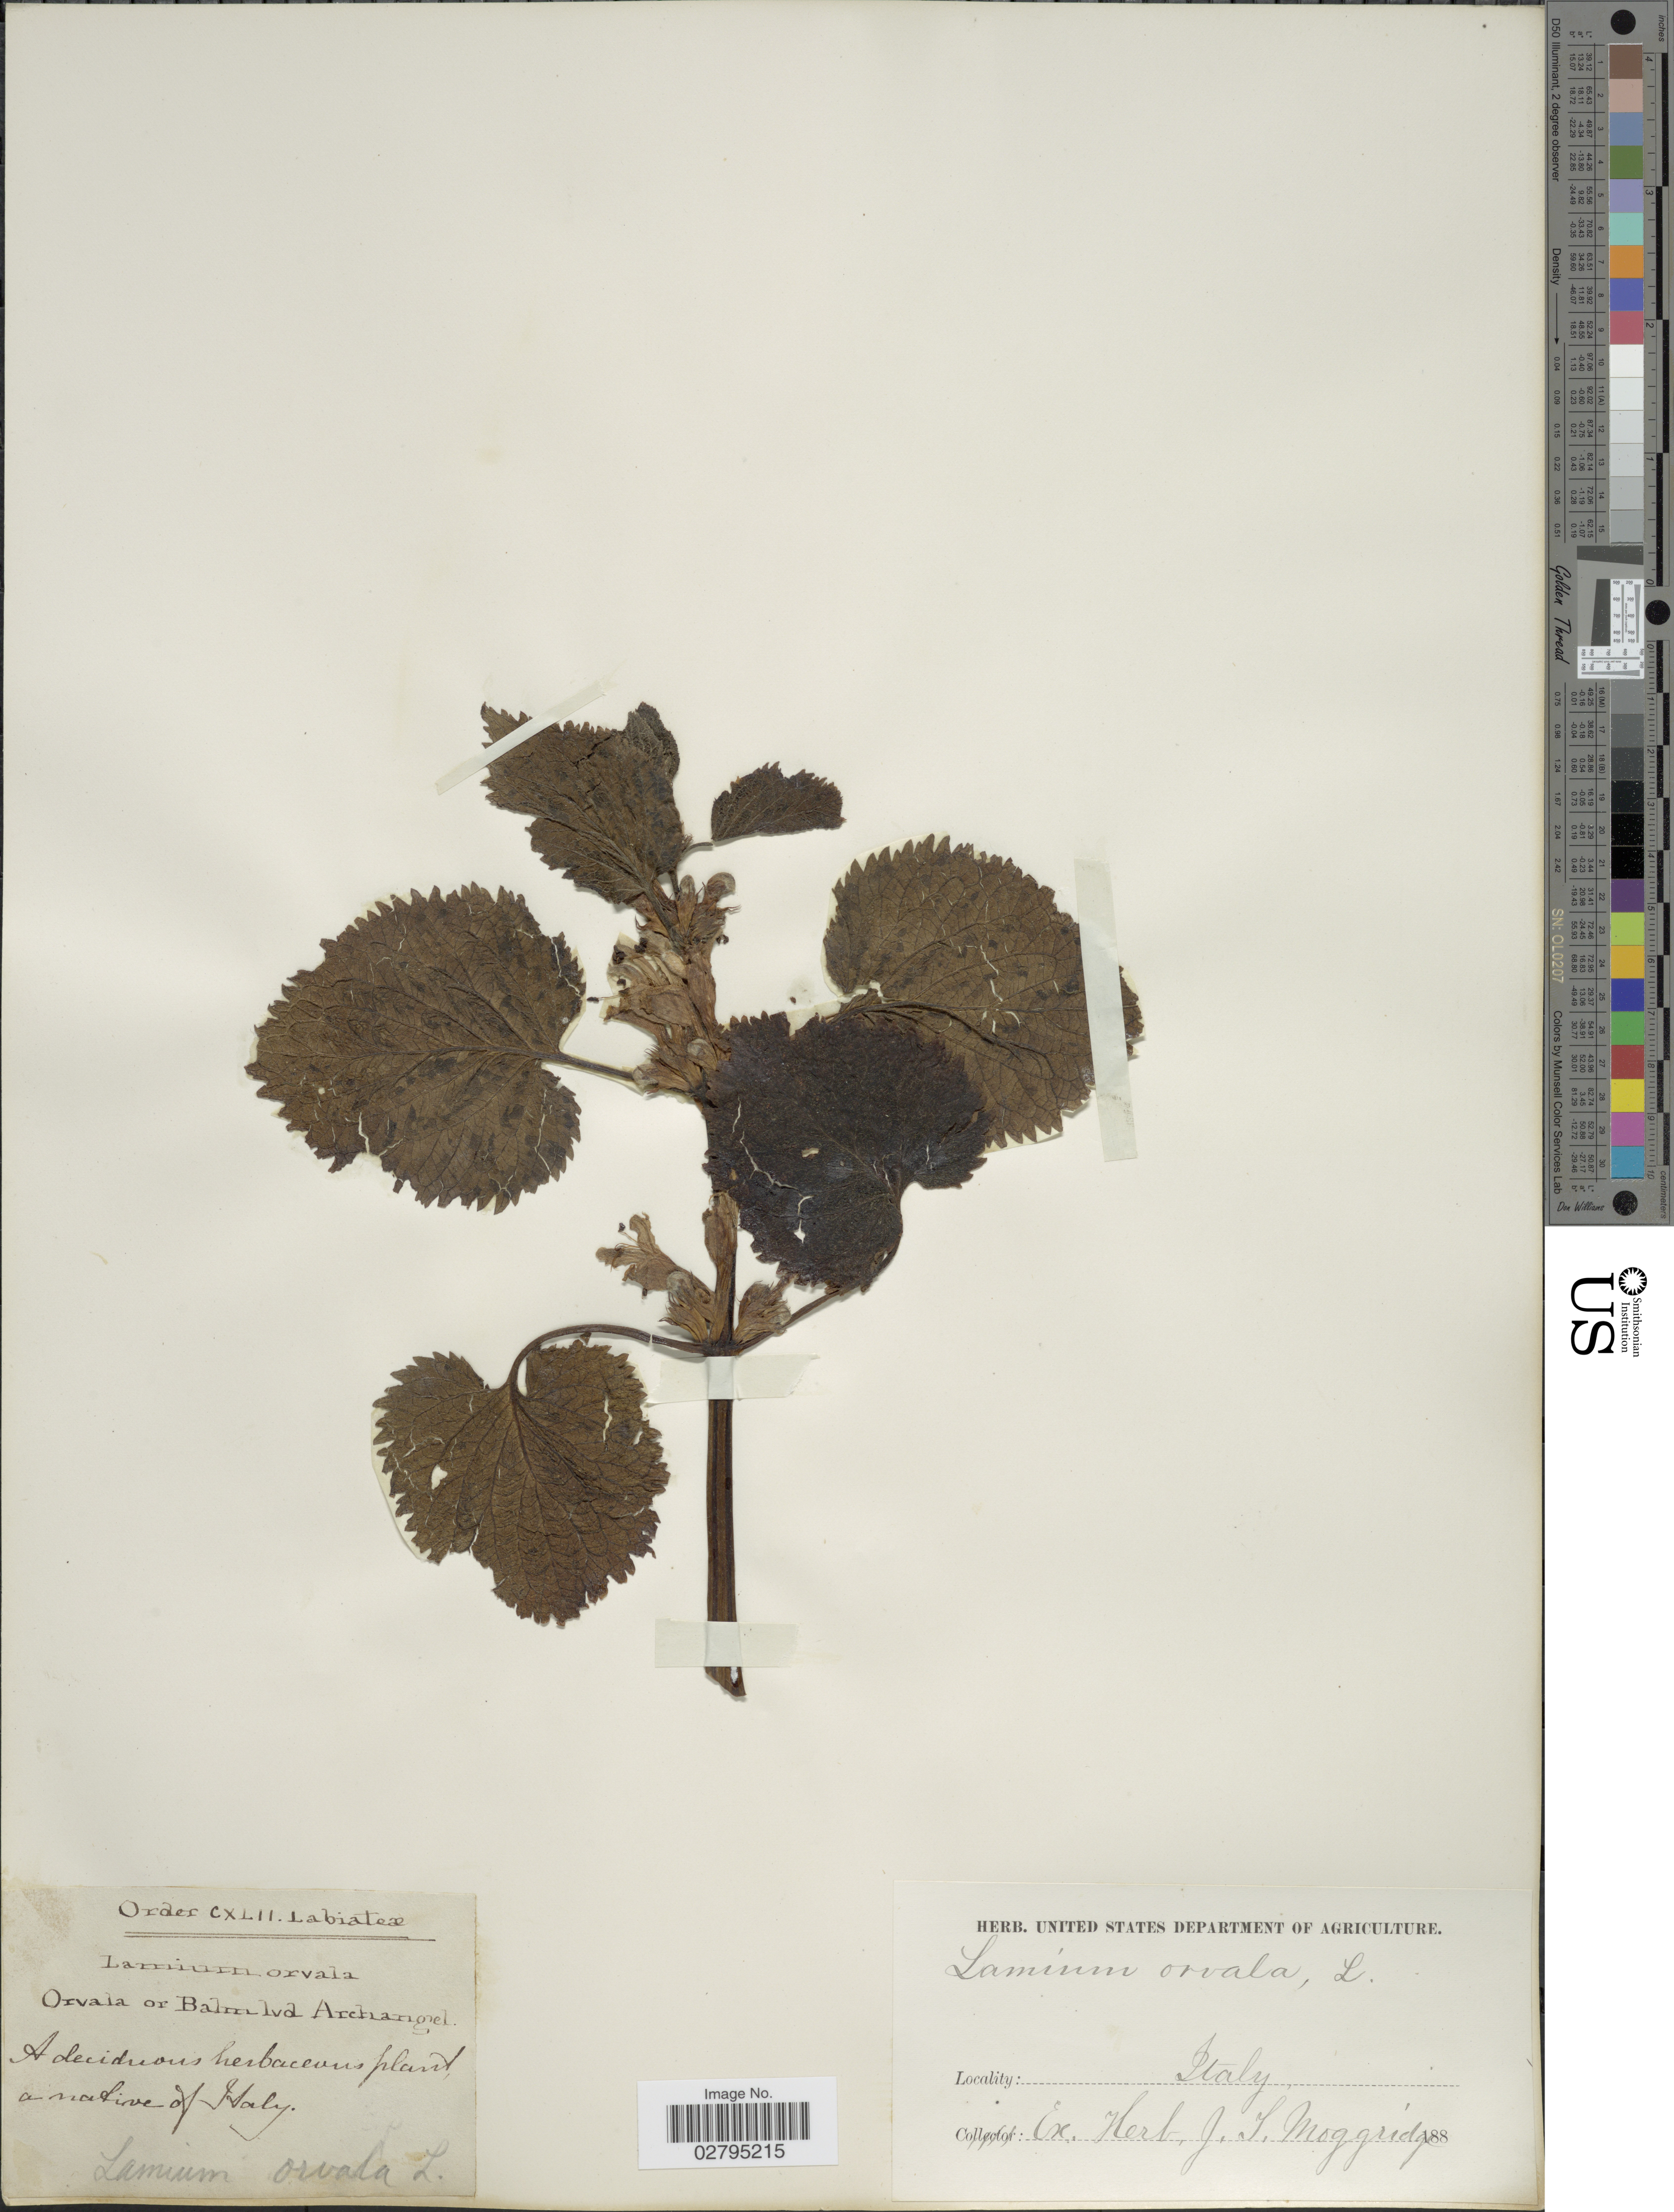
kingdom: Plantae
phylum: Tracheophyta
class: Magnoliopsida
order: Lamiales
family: Lamiaceae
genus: Lamium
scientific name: Lamium orvala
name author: L.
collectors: ex herb. J.T. Moggridge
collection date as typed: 188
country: Italy